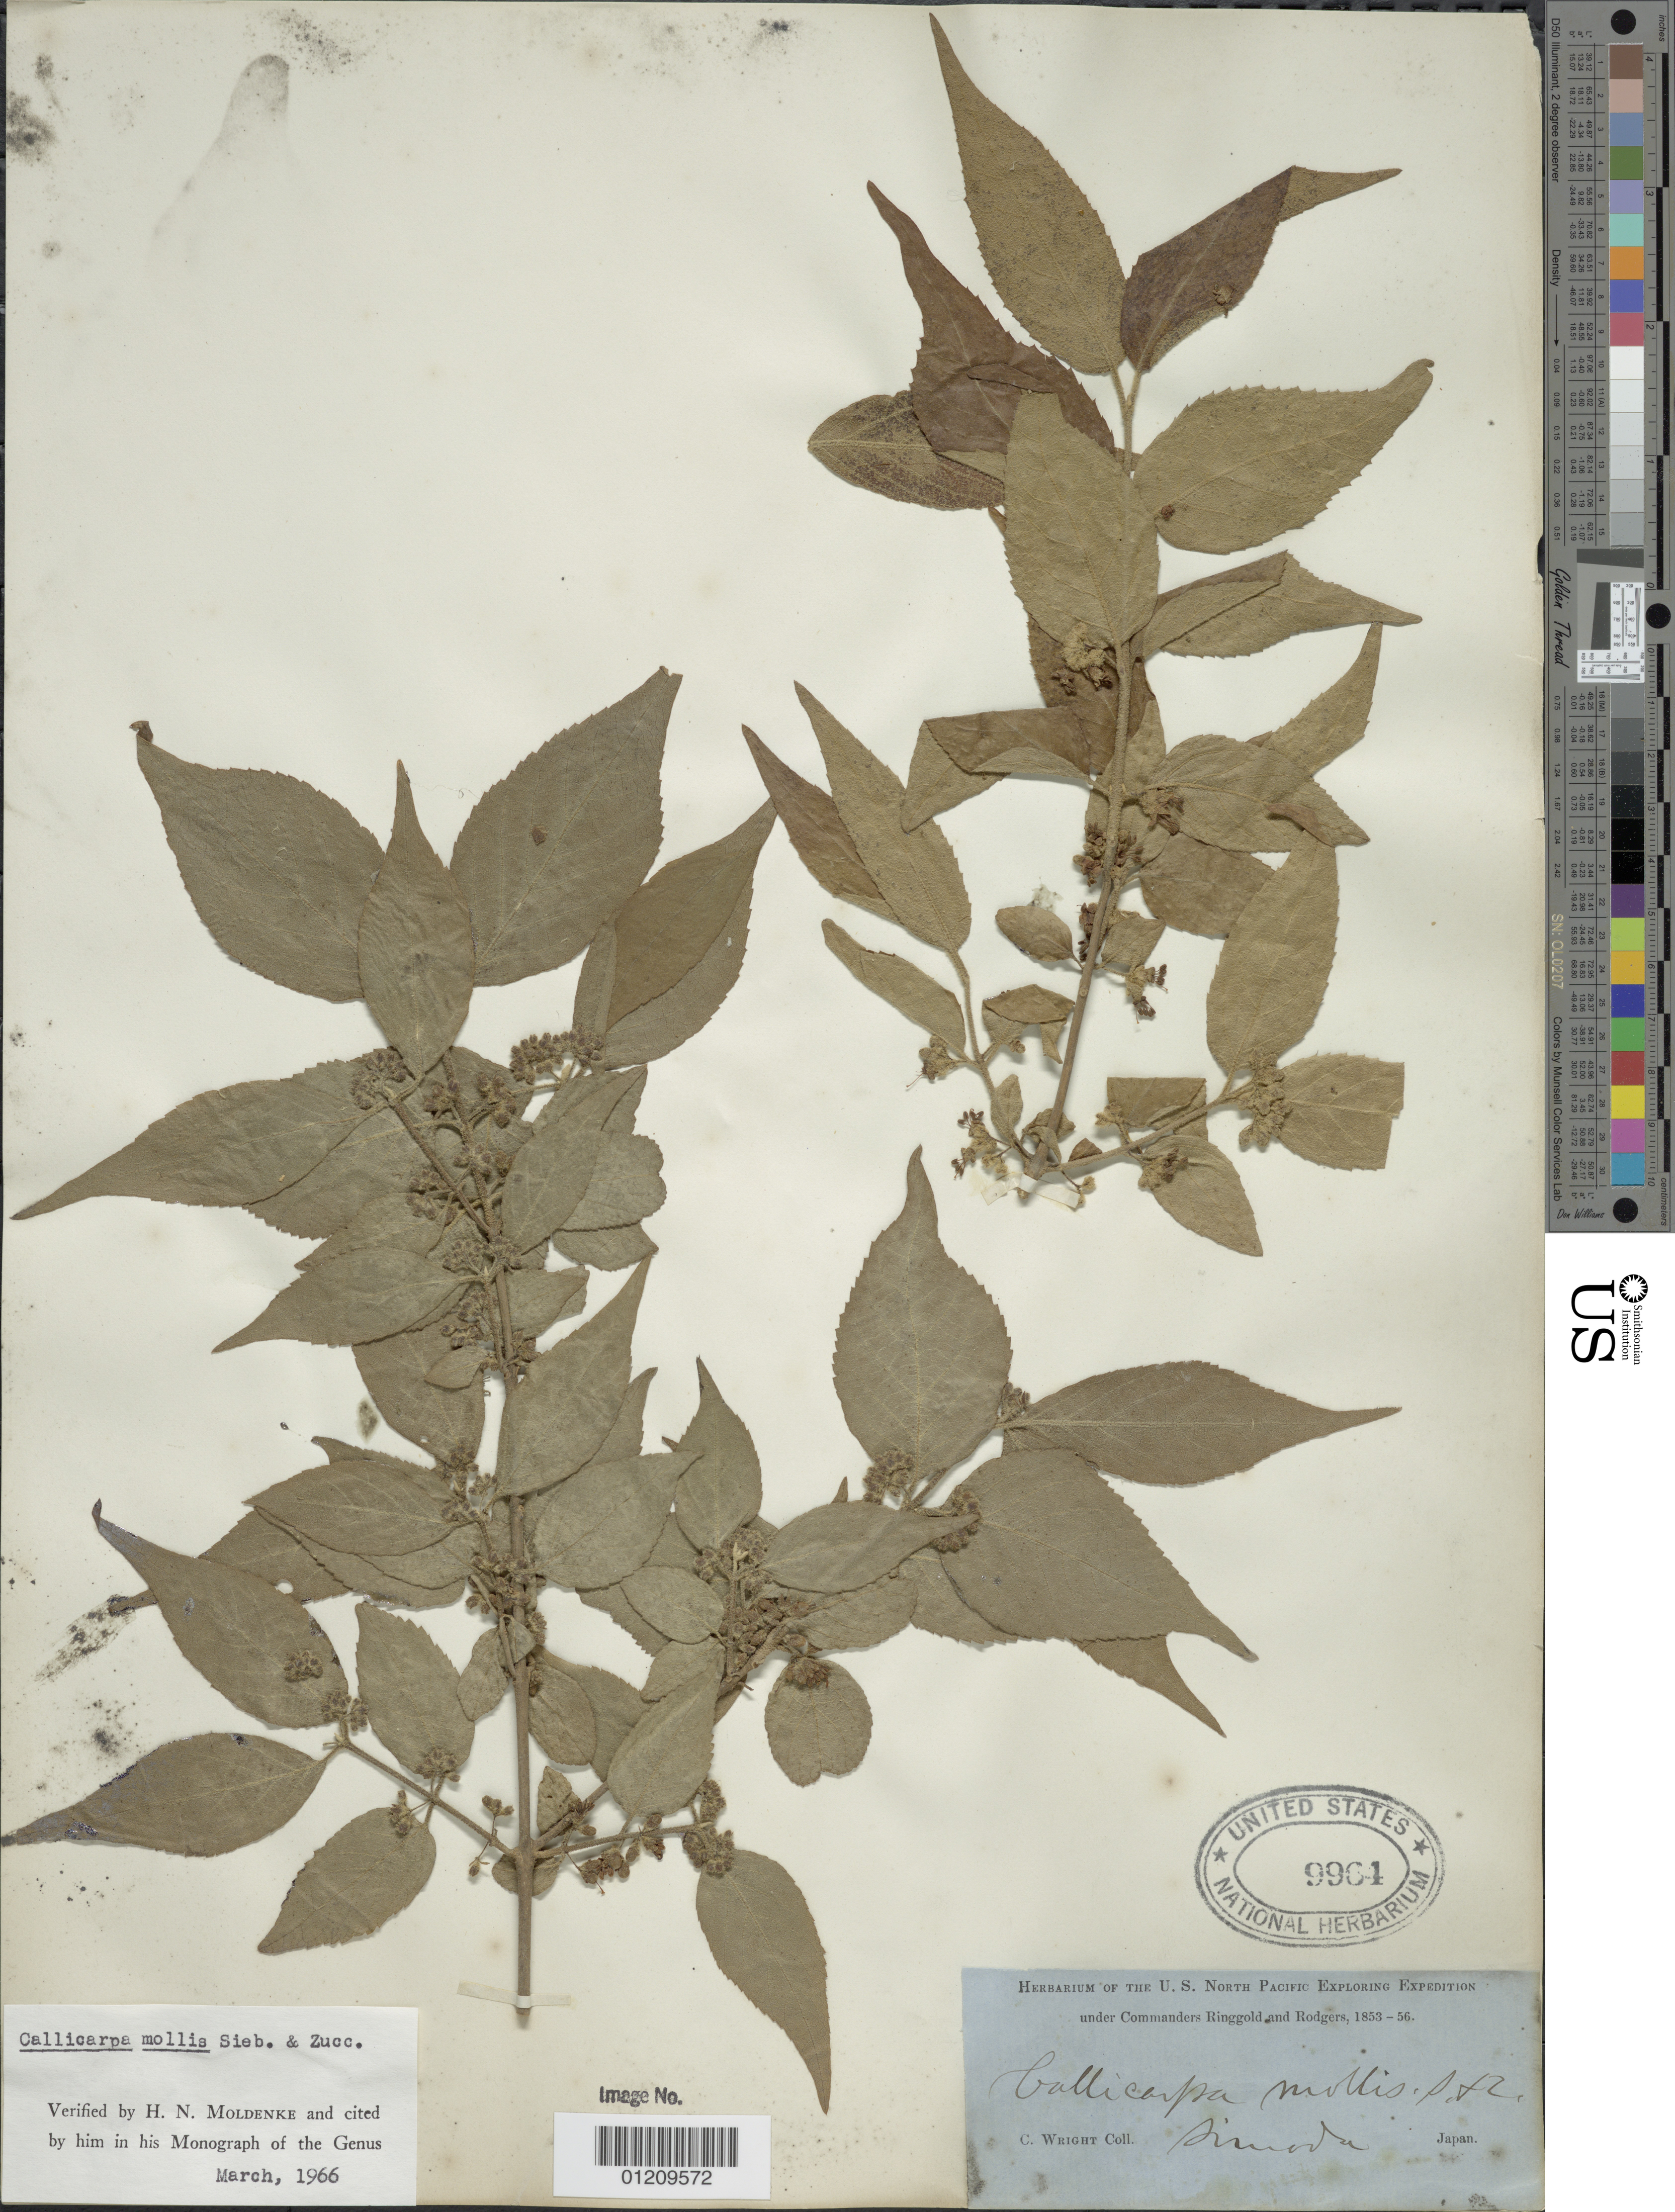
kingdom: Plantae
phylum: Tracheophyta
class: Magnoliopsida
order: Lamiales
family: Lamiaceae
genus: Callicarpa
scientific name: Callicarpa mollis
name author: Siebold & Zucc.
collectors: C. Wright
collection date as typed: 1853 to -- -- 1856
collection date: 1853/1856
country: Japan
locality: Simoda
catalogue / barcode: US 9961